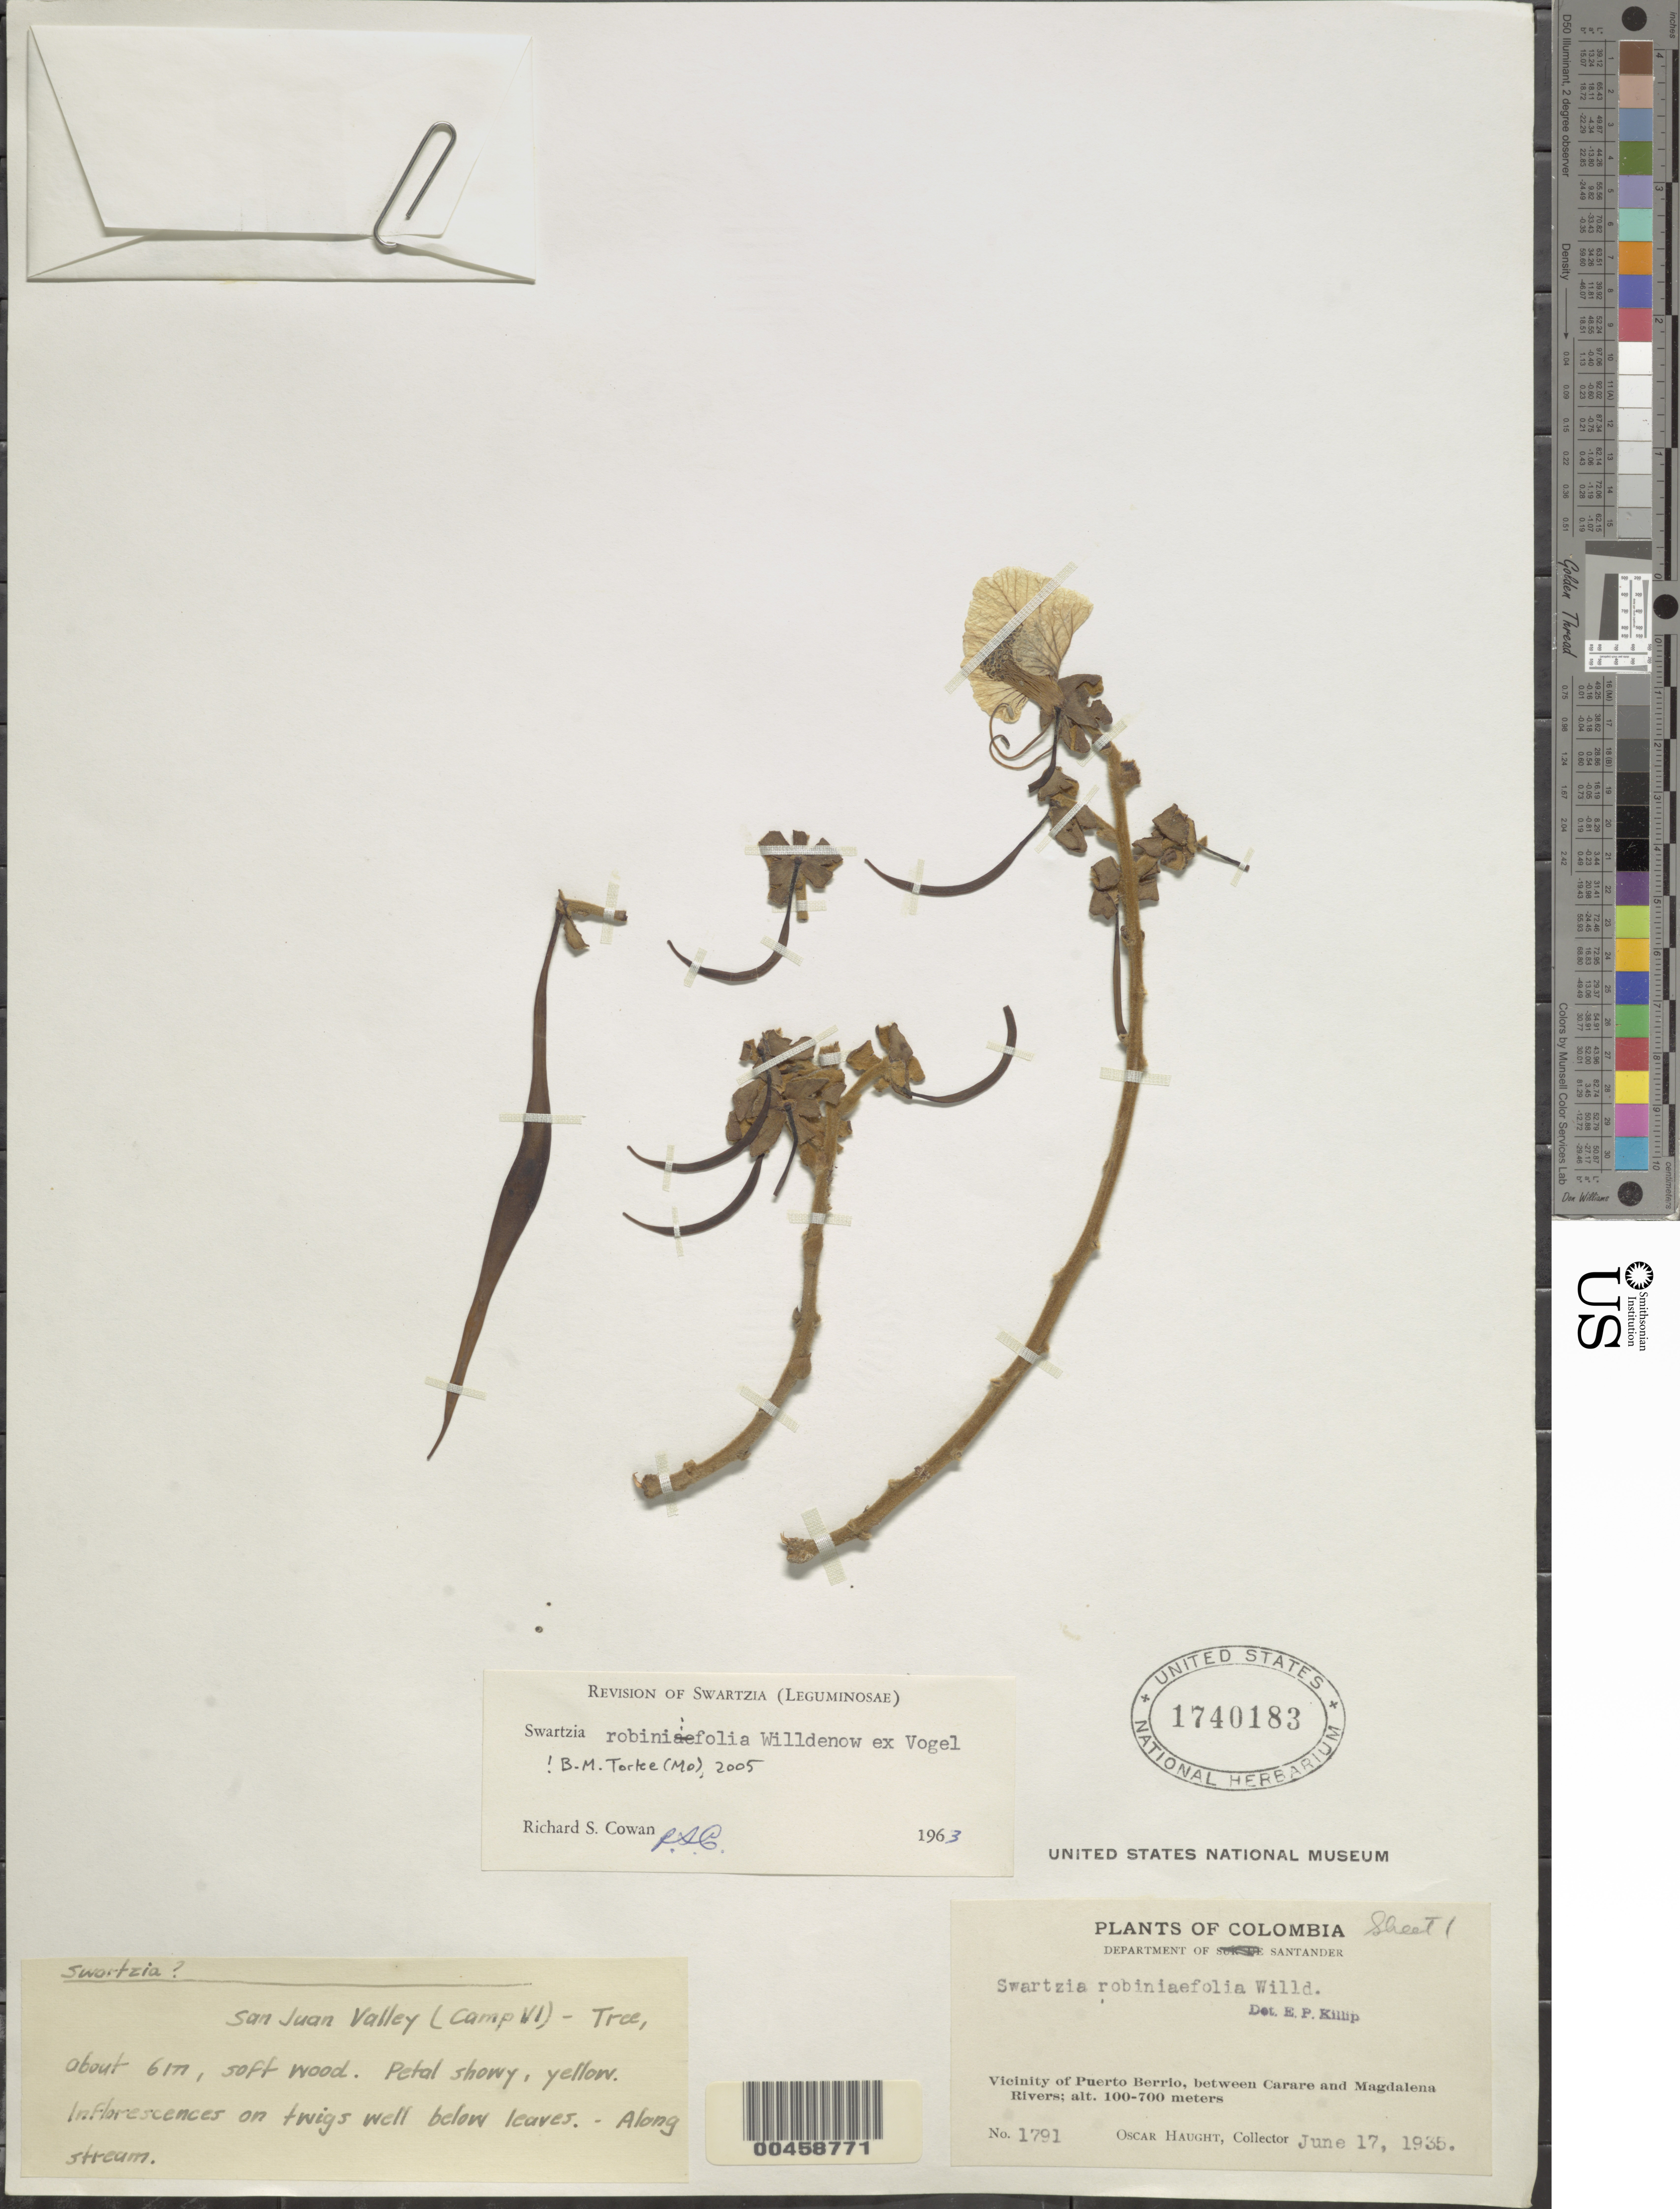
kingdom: Plantae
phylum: Tracheophyta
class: Magnoliopsida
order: Fabales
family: Fabaceae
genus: Swartzia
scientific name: Swartzia robiniifolia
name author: Willd. ex Vogel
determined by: Cowan, R. S.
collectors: O. L. Haught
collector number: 1791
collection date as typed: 17 Jun 1935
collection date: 1935-06-17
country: Colombia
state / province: Santander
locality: San Juan Valley; Puerto Berrio, vicinity of ; between Carare and Magdalena Rivers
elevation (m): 100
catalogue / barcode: US 1740183